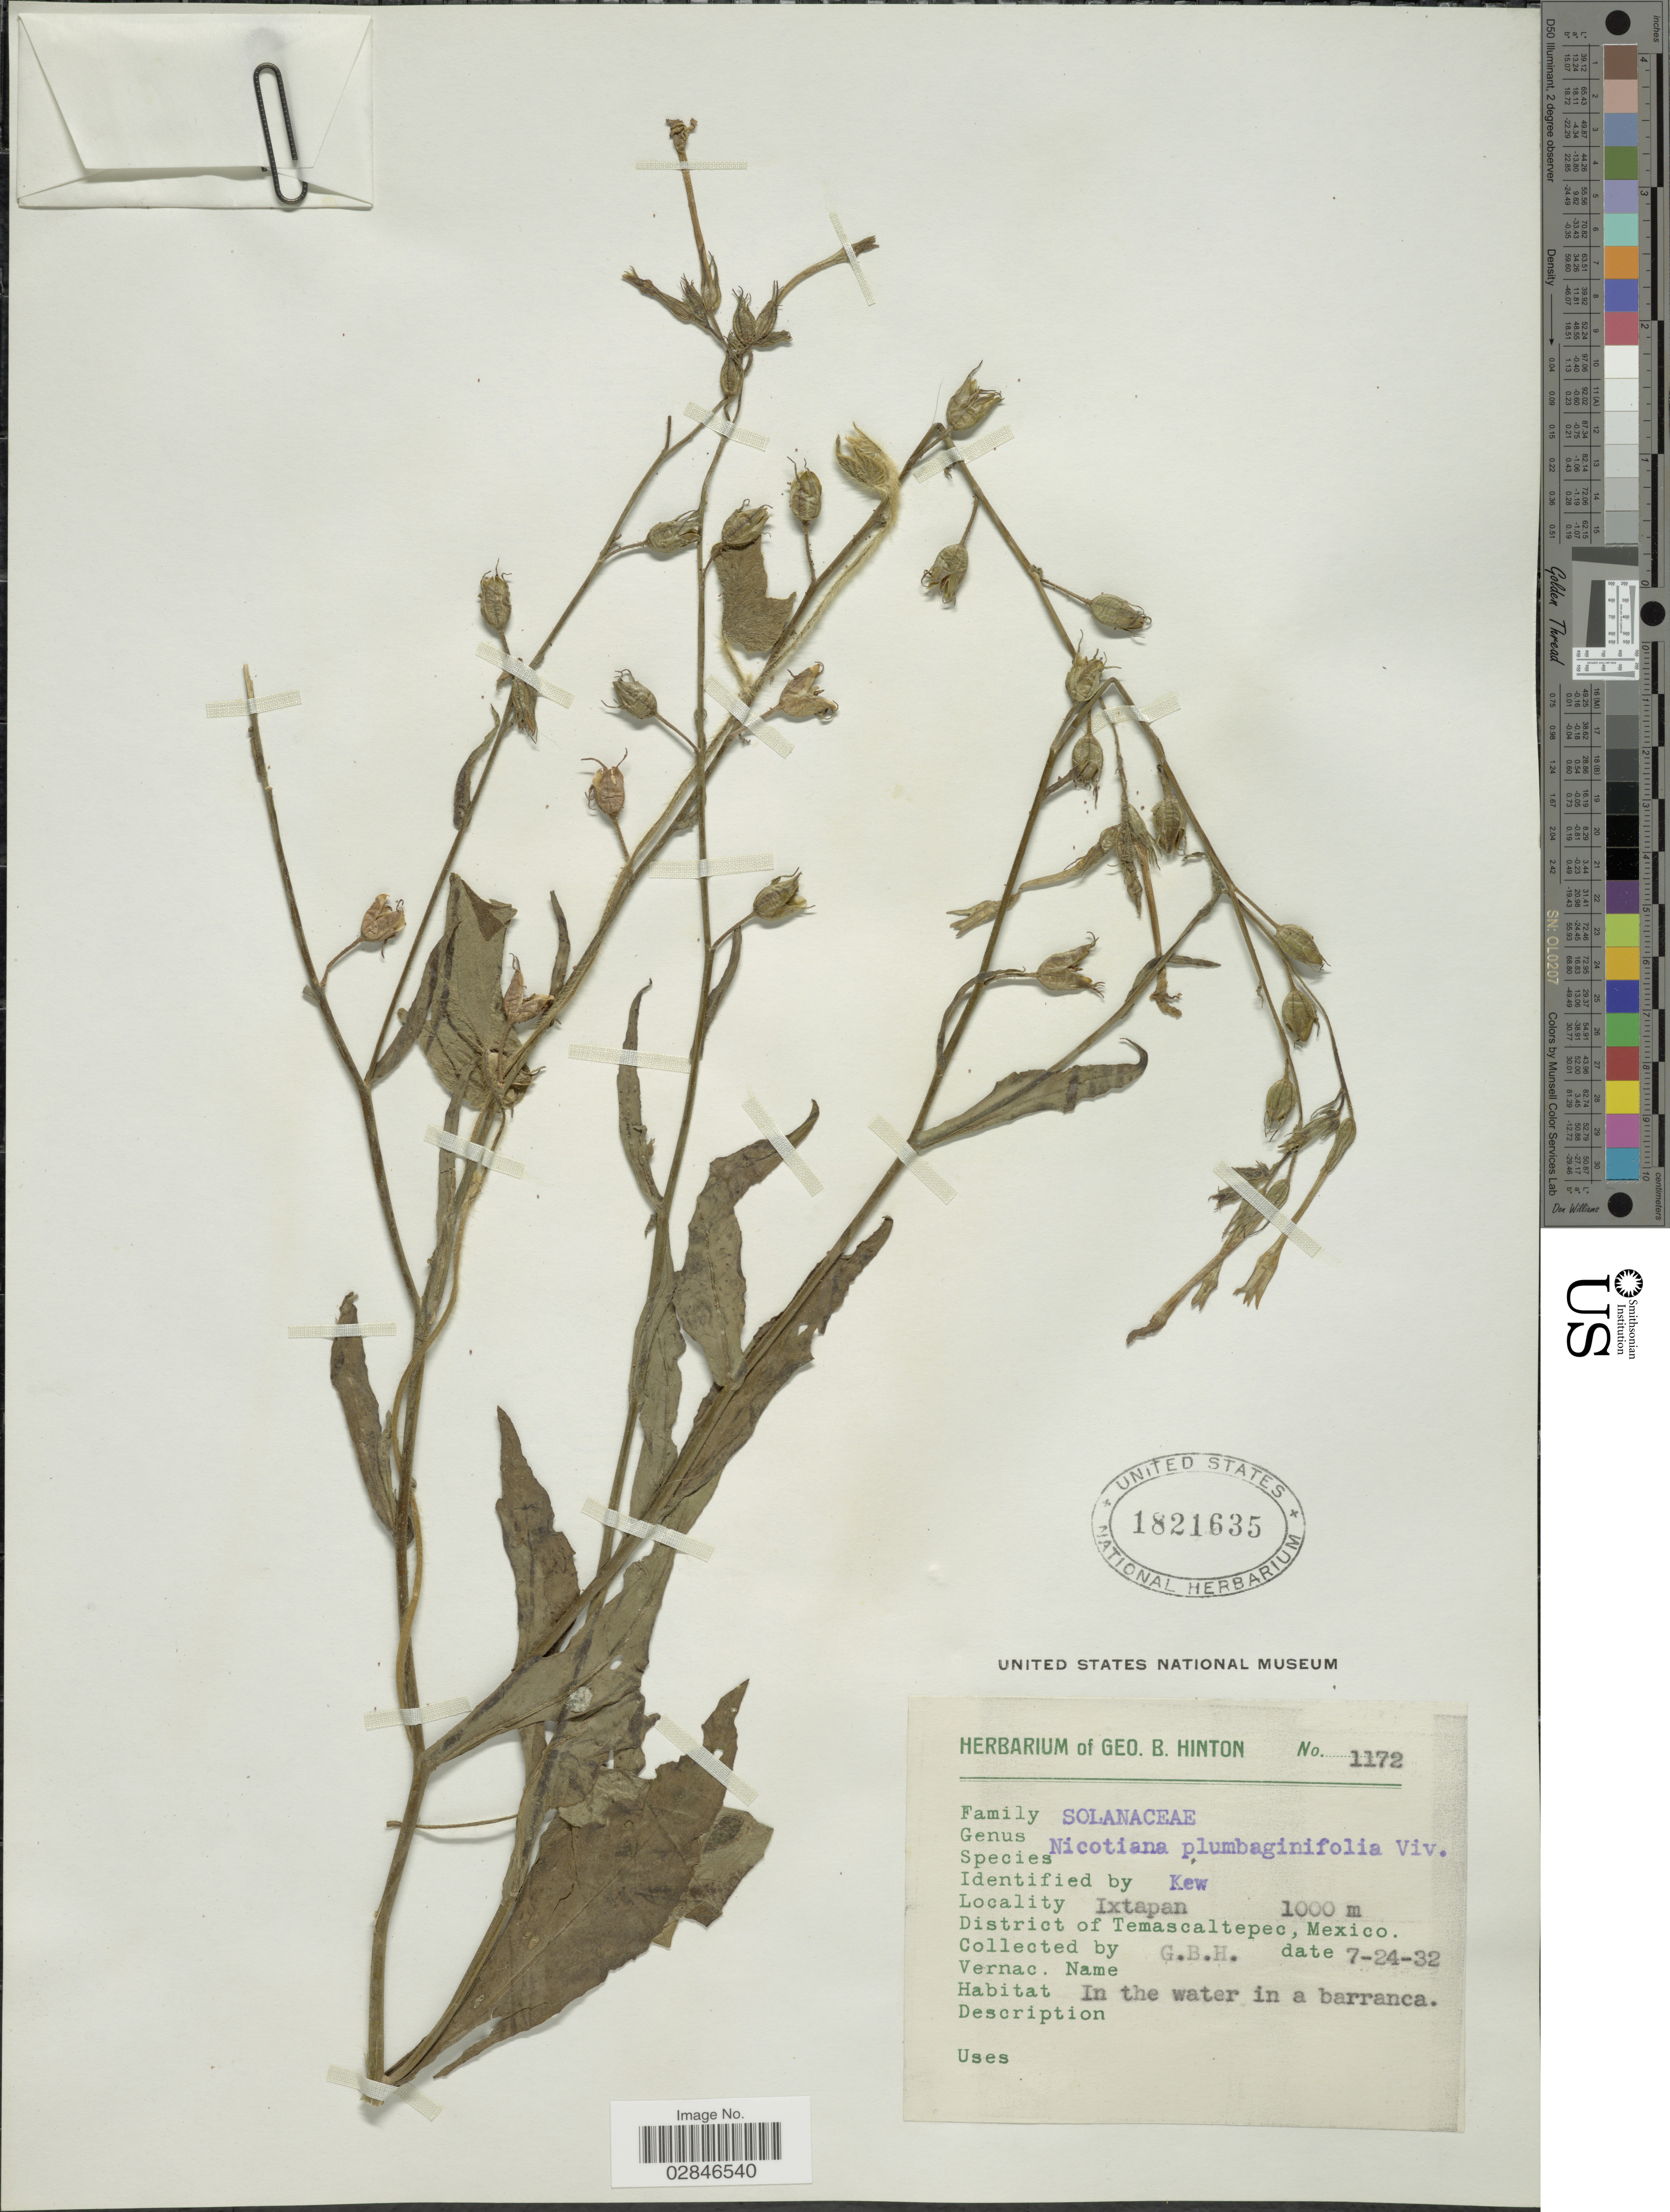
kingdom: Plantae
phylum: Tracheophyta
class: Magnoliopsida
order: Solanales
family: Solanaceae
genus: Nicotiana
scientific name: Nicotiana plumbaginifolia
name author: Viv.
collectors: G. B. Hinton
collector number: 1172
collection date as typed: Transcribed d/m/y: 24/7/32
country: Mexico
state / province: México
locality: Ixtapan, District of Temascaltepec.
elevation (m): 1000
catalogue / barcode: US 1821635